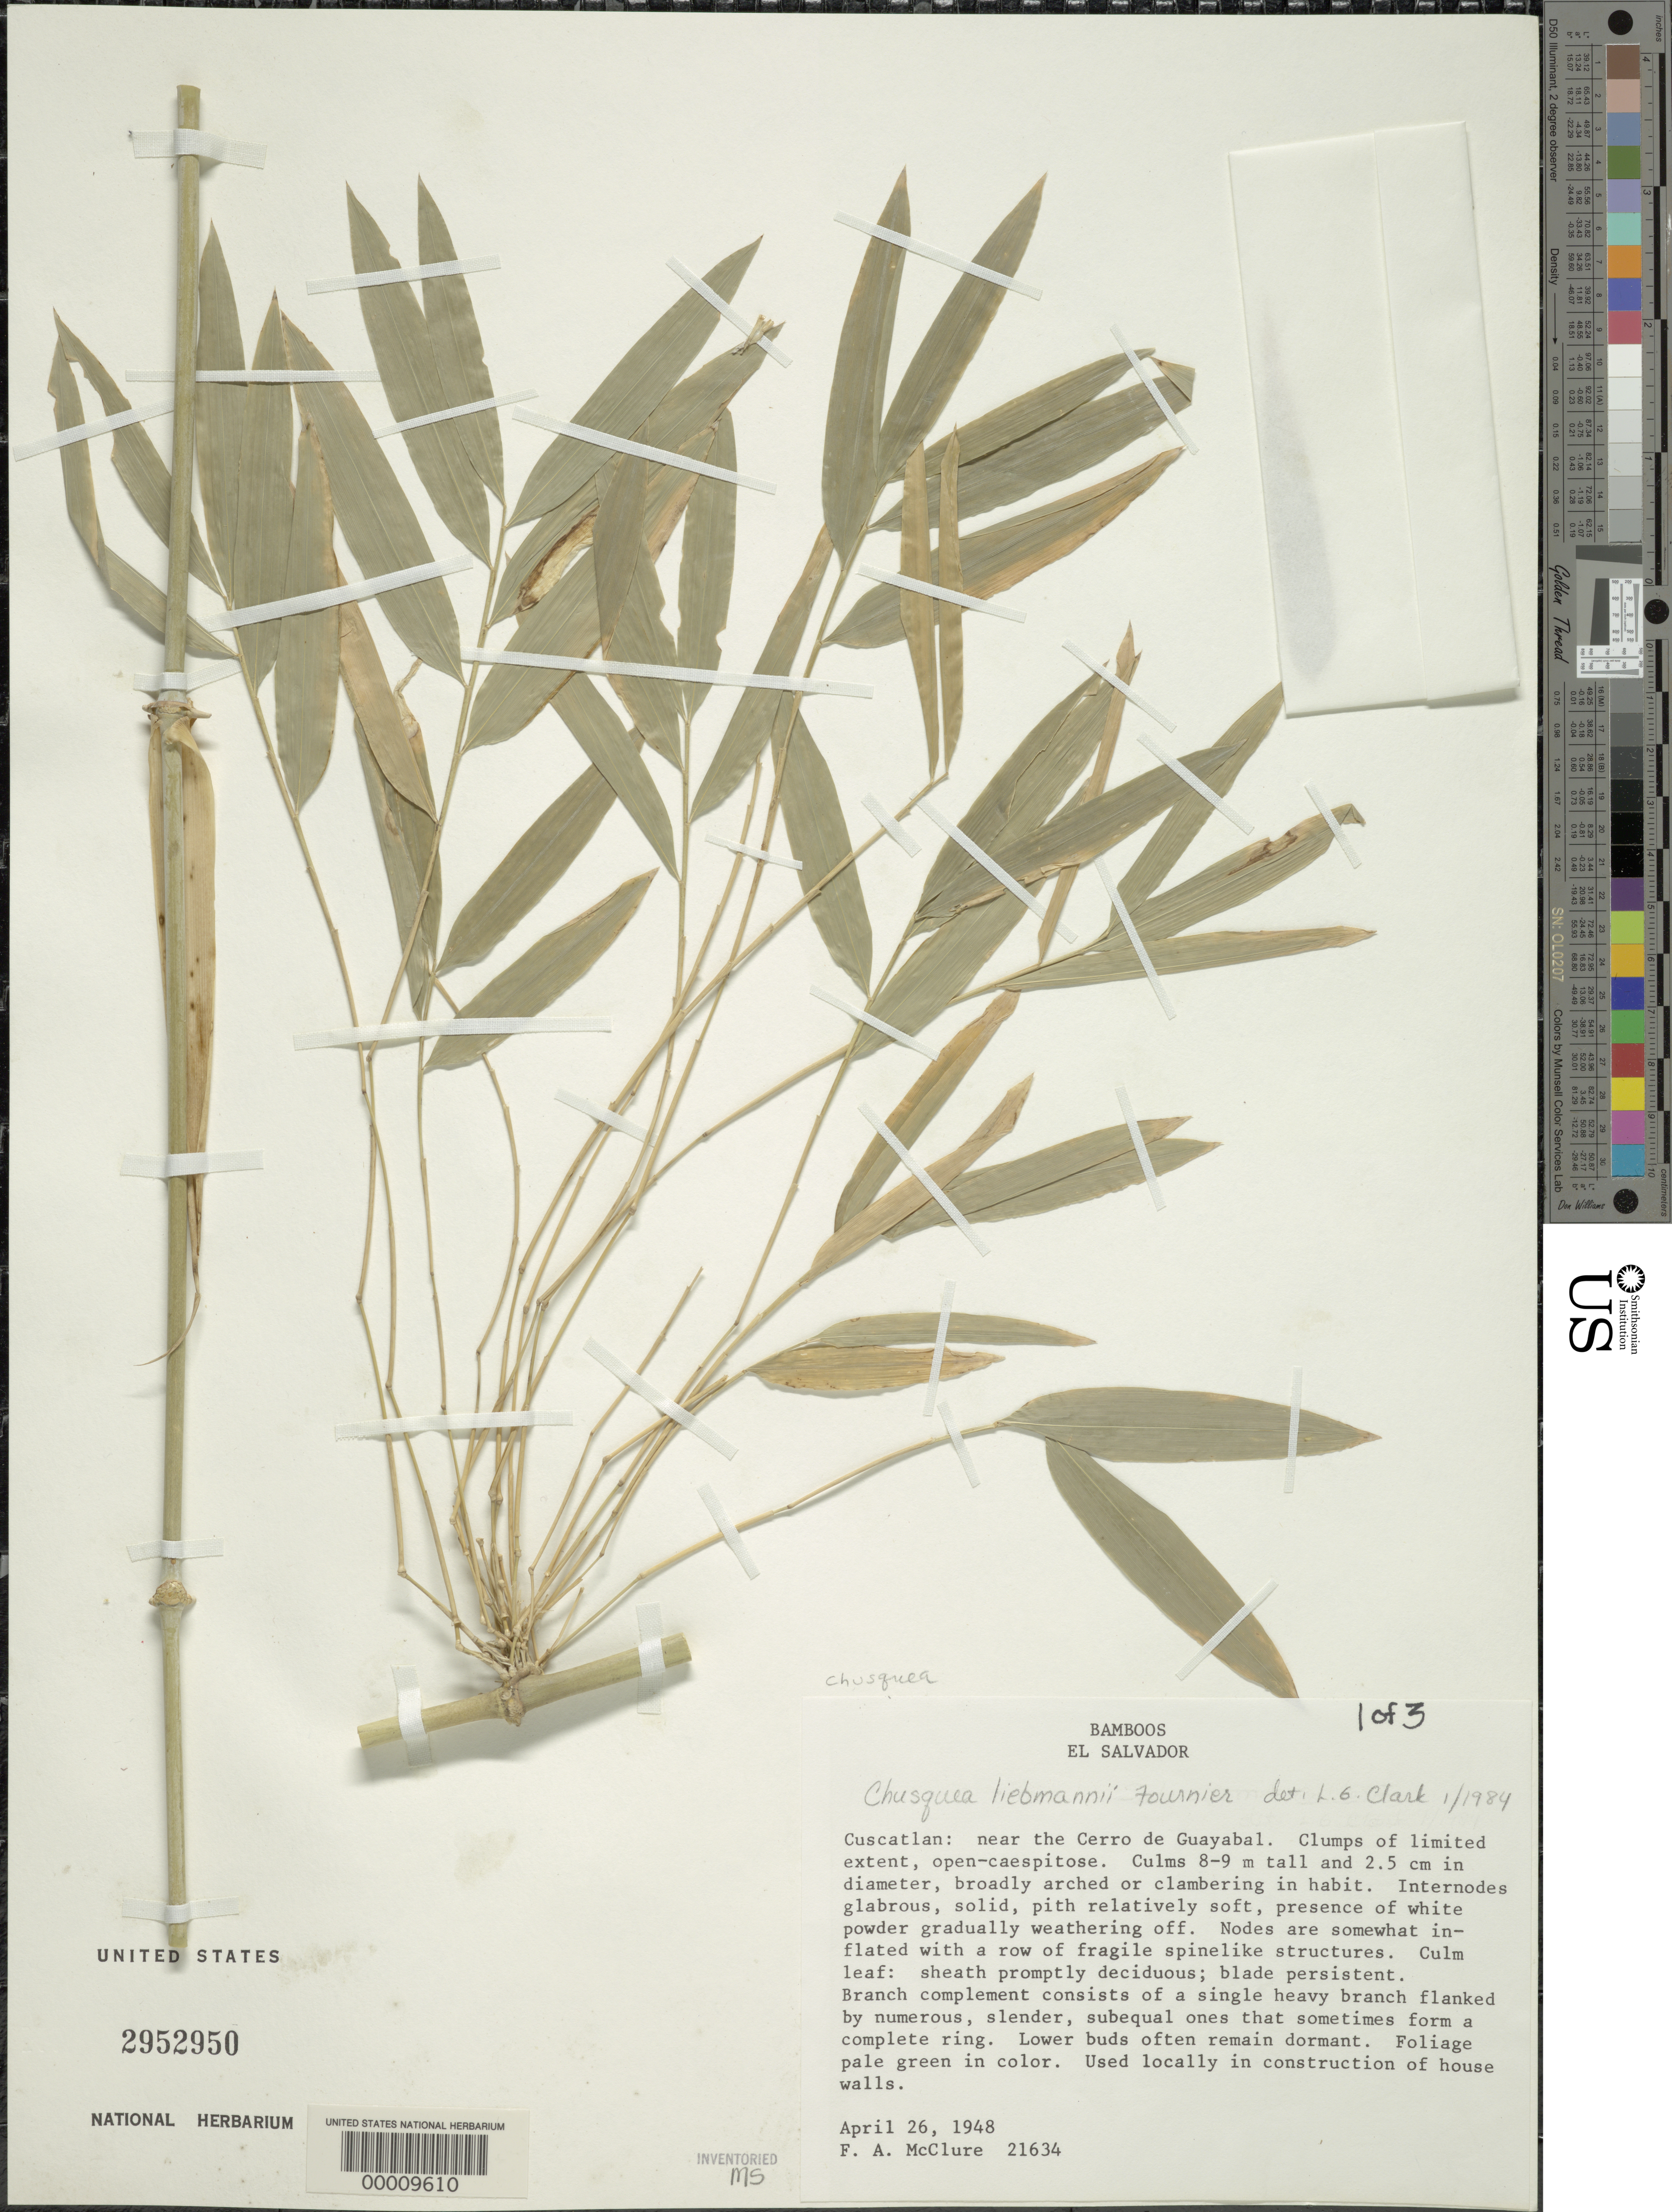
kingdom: Plantae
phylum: Tracheophyta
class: Liliopsida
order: Poales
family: Poaceae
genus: Chusquea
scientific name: Chusquea liebmannii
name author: E. Fourn.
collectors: F. A. McClure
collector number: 21634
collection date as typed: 26 Aug 1948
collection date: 1948-08-26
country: El Salvador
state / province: Cuscatlán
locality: Cerro de guayabal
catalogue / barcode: US 2952950